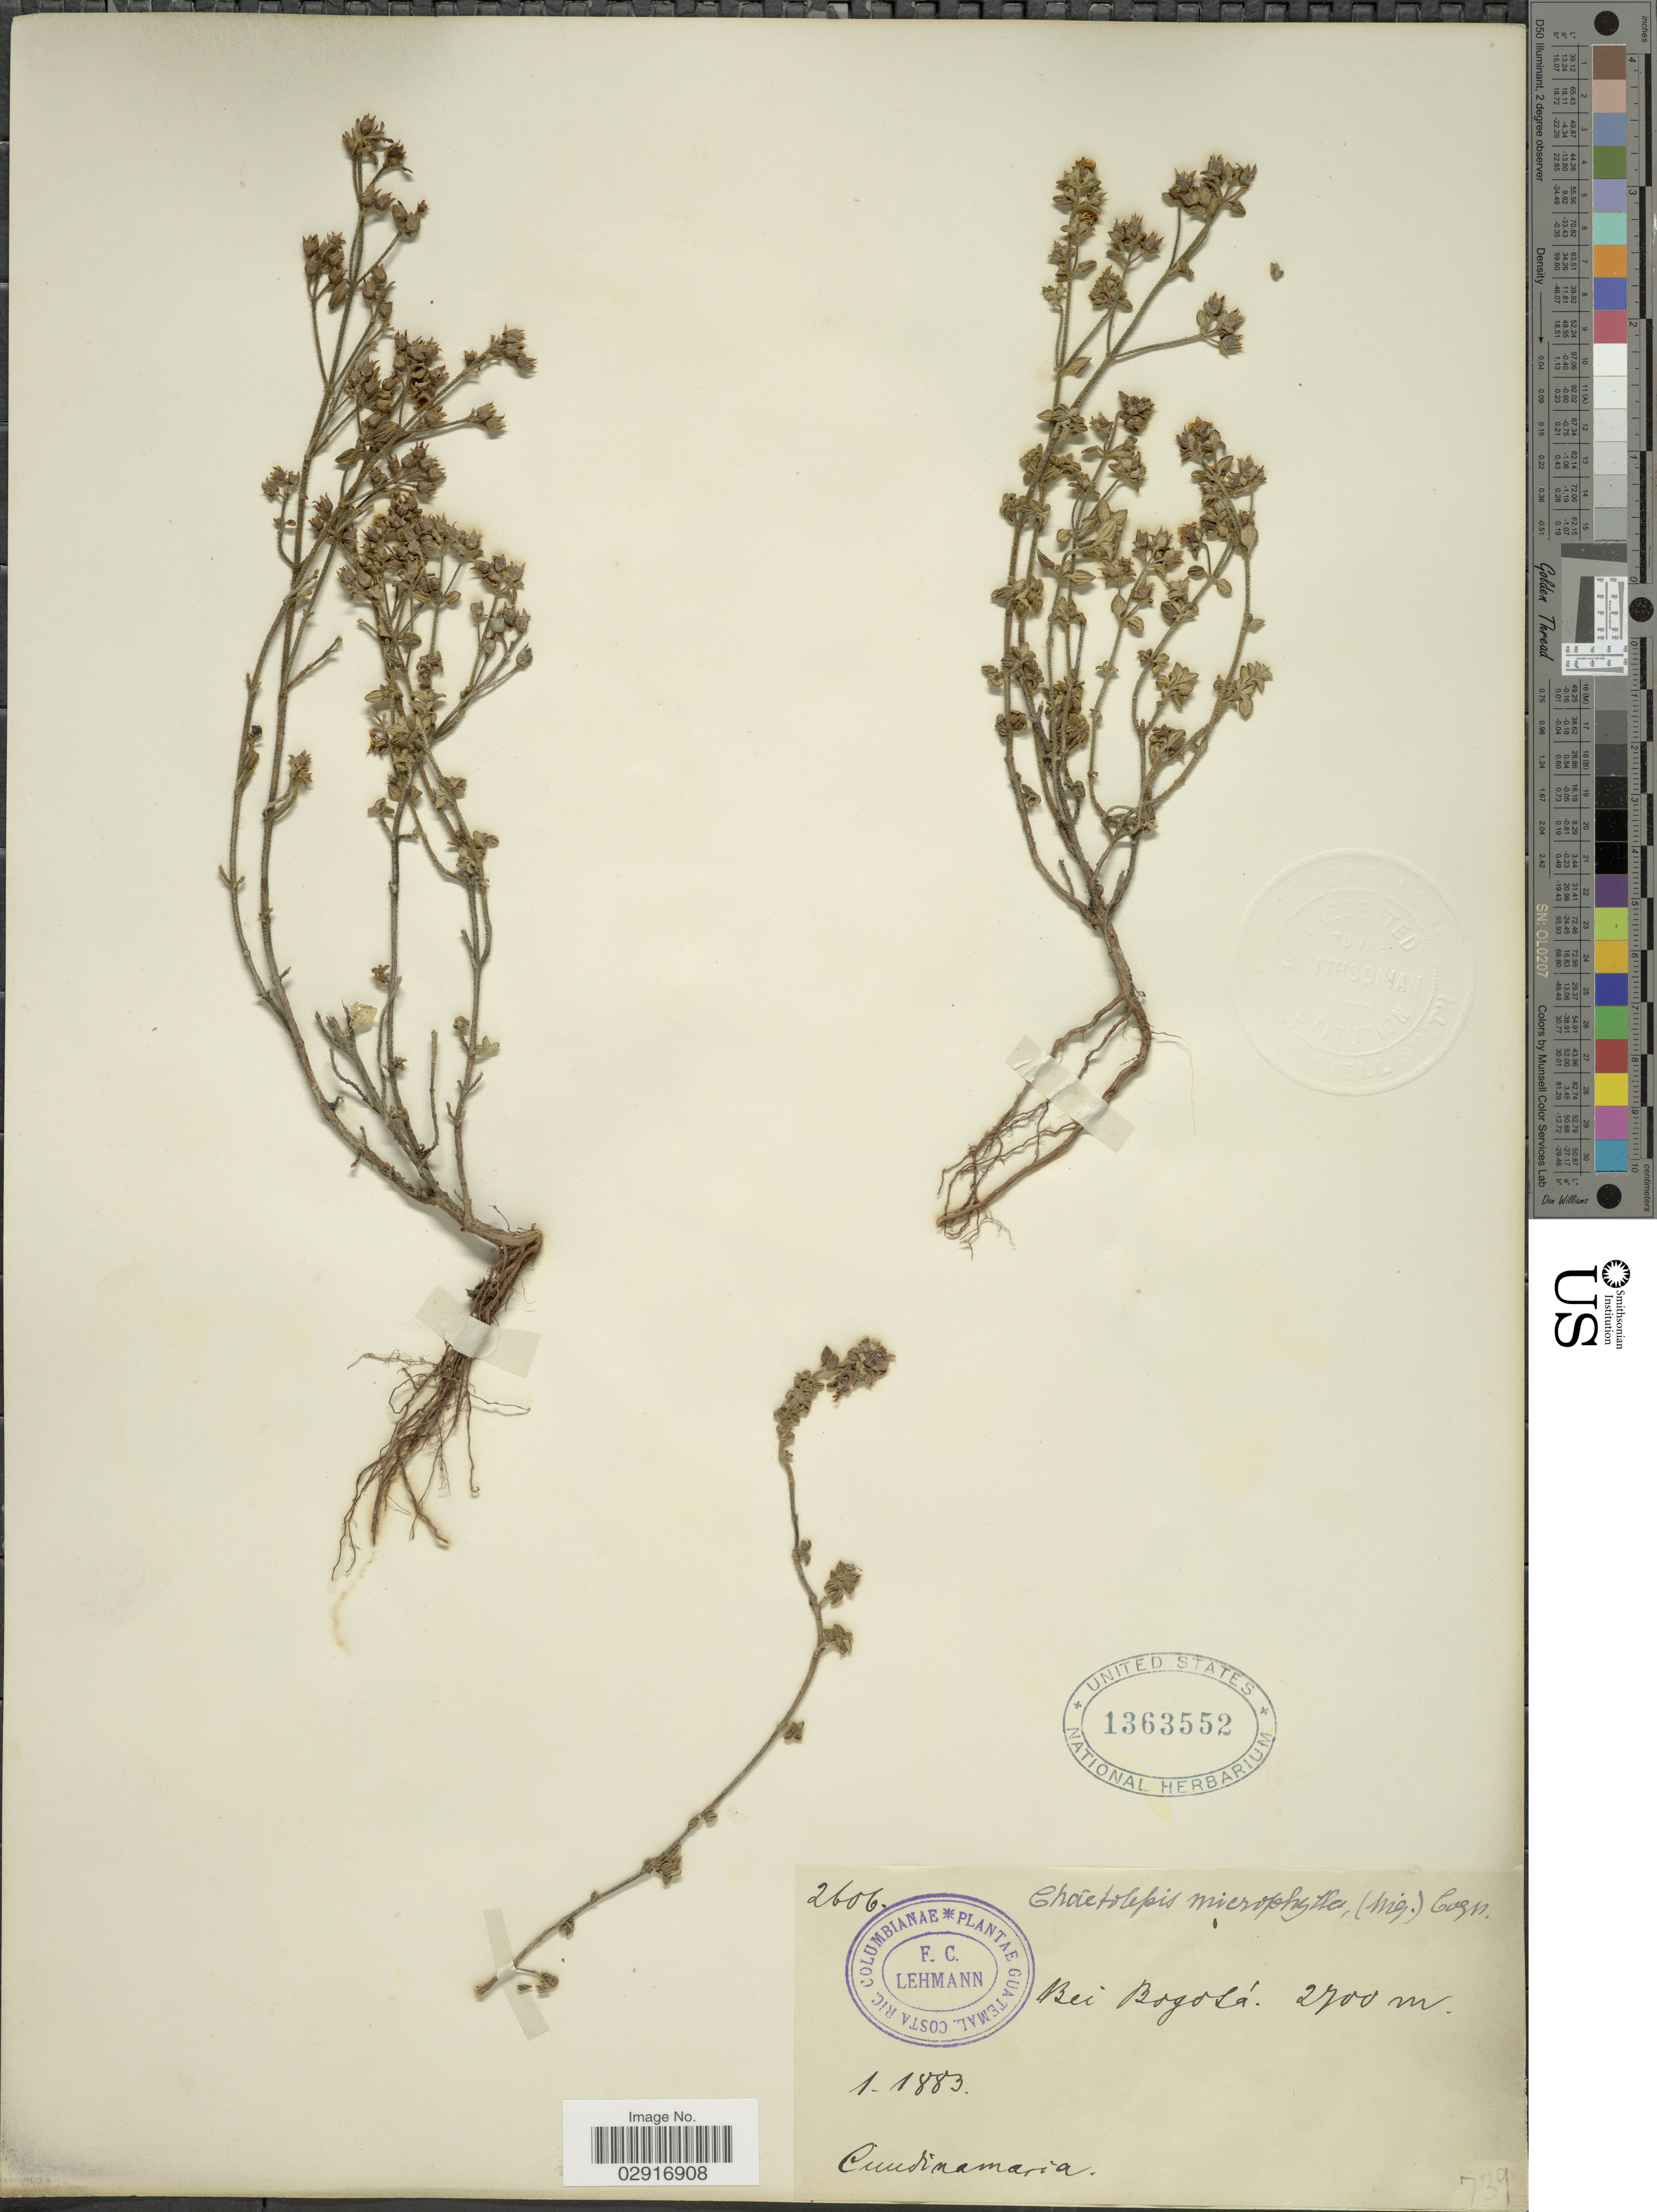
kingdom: Plantae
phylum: Tracheophyta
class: Magnoliopsida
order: Myrtales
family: Melastomataceae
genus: Chaetolepis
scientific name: Chaetolepis microphylla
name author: (Bonpl.) Miq.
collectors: F. C. Lehmann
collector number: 2606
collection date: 1883-01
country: Colombia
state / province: Cundinamarca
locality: Bei Bogotá.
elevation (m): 2700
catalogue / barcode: US 1363552